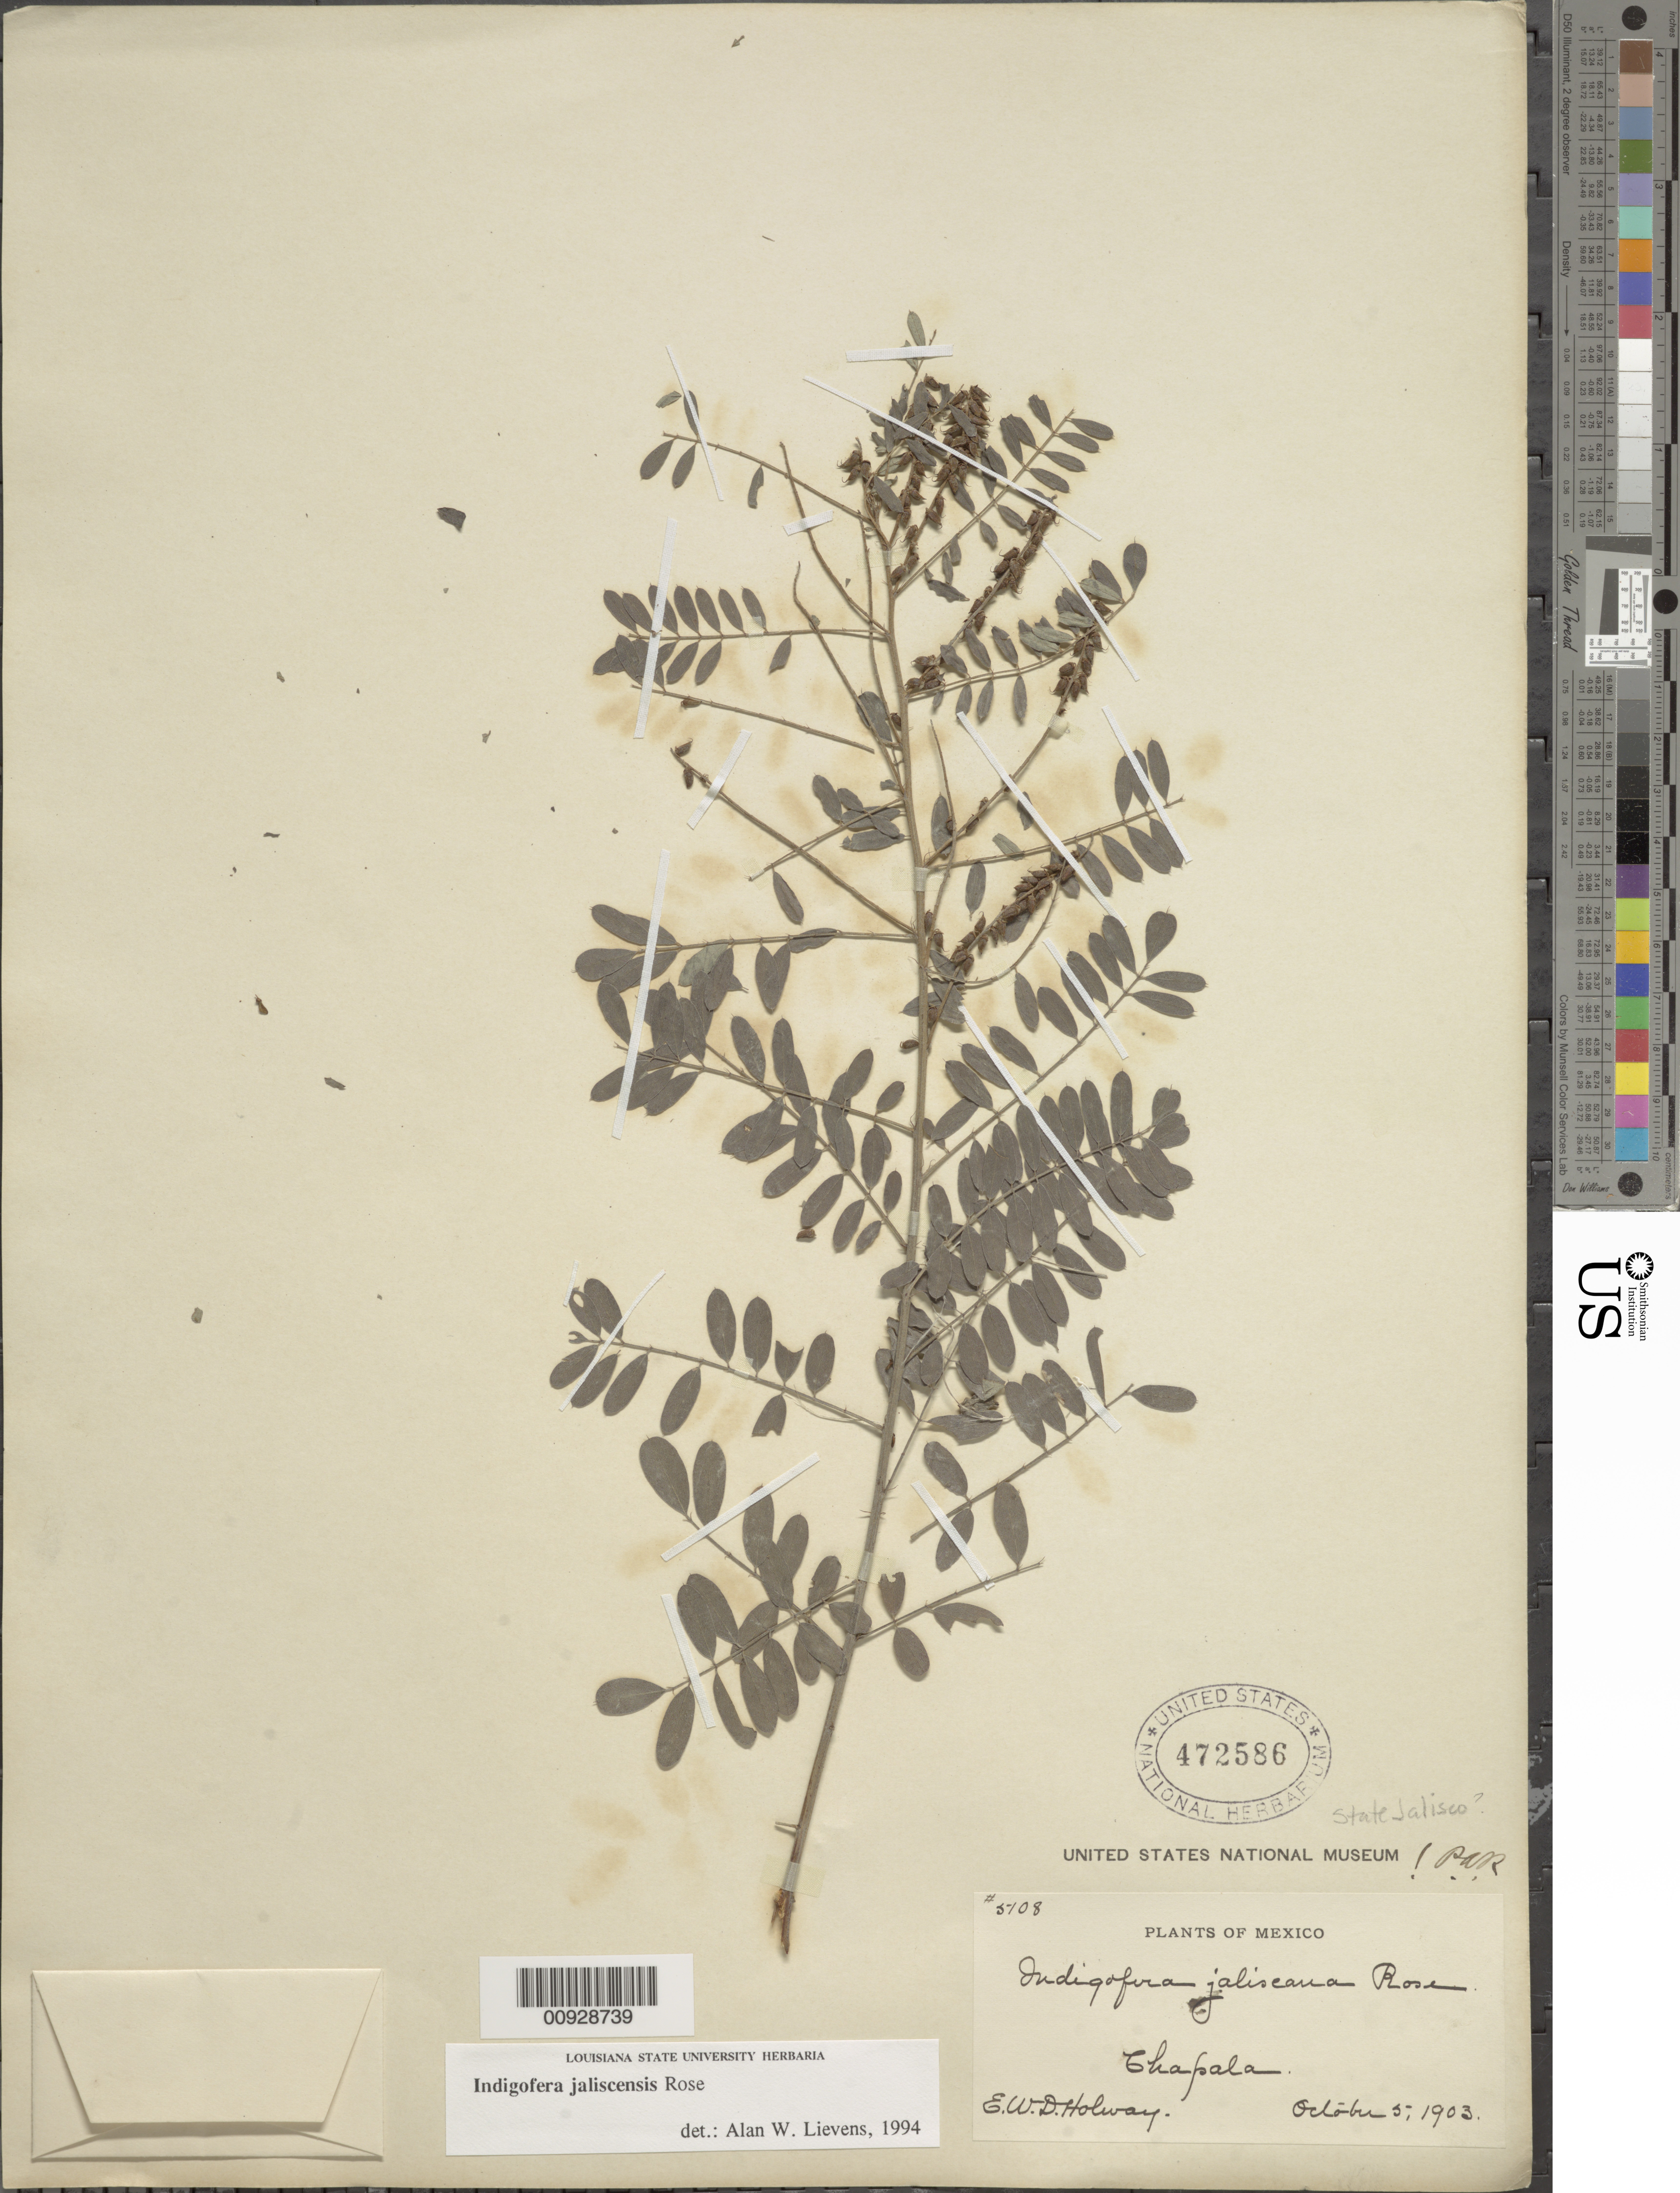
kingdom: Plantae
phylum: Tracheophyta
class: Magnoliopsida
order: Fabales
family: Fabaceae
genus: Indigofera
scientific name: Indigofera jaliscensis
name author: Rose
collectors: E. W. D. Holway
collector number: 5108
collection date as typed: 05 Oct 1903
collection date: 1903-10-05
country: Mexico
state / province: Jalisco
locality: Chapala.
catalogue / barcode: US 472586